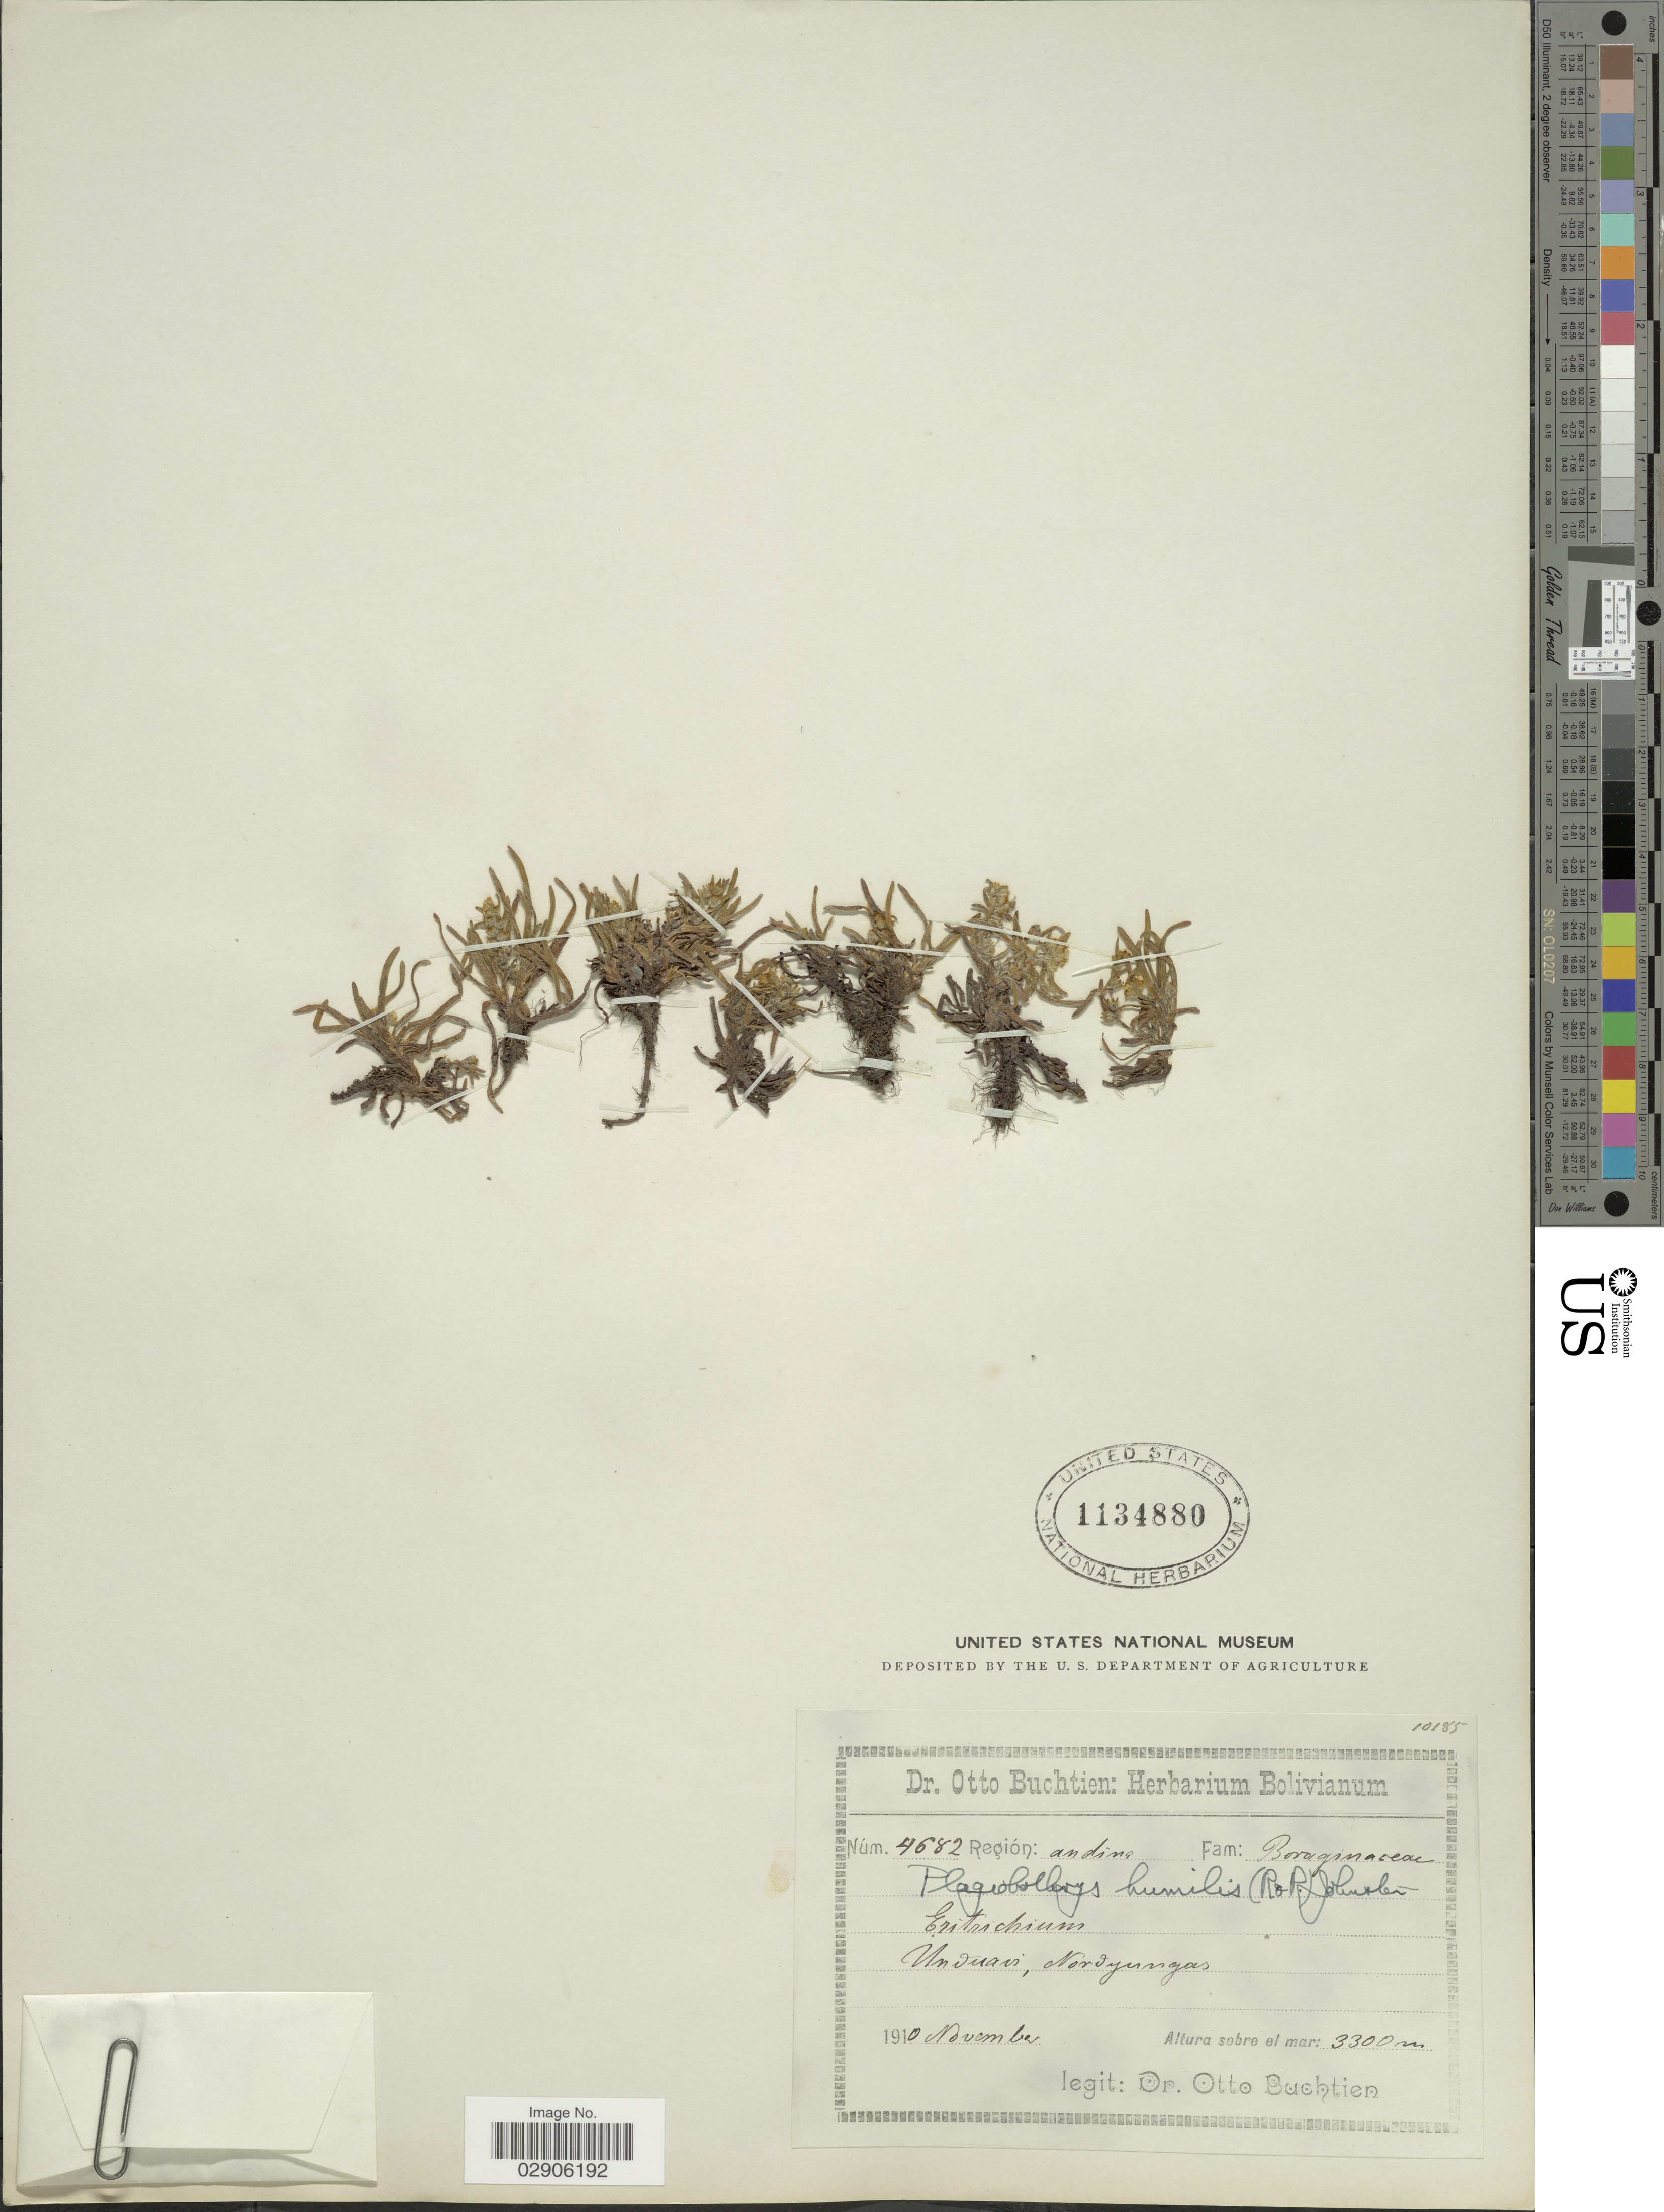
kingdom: Plantae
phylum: Tracheophyta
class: Magnoliopsida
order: Boraginales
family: Boraginaceae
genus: Plagiobothrys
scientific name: Plagiobothrys humilis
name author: (Ruiz & Pav.) I.M. Johnst.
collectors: O. Buchtien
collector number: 4682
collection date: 1910-11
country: Bolivia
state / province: La Paz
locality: Unduavi, Nordyungas. Región: andina.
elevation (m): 3300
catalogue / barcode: US 1134880